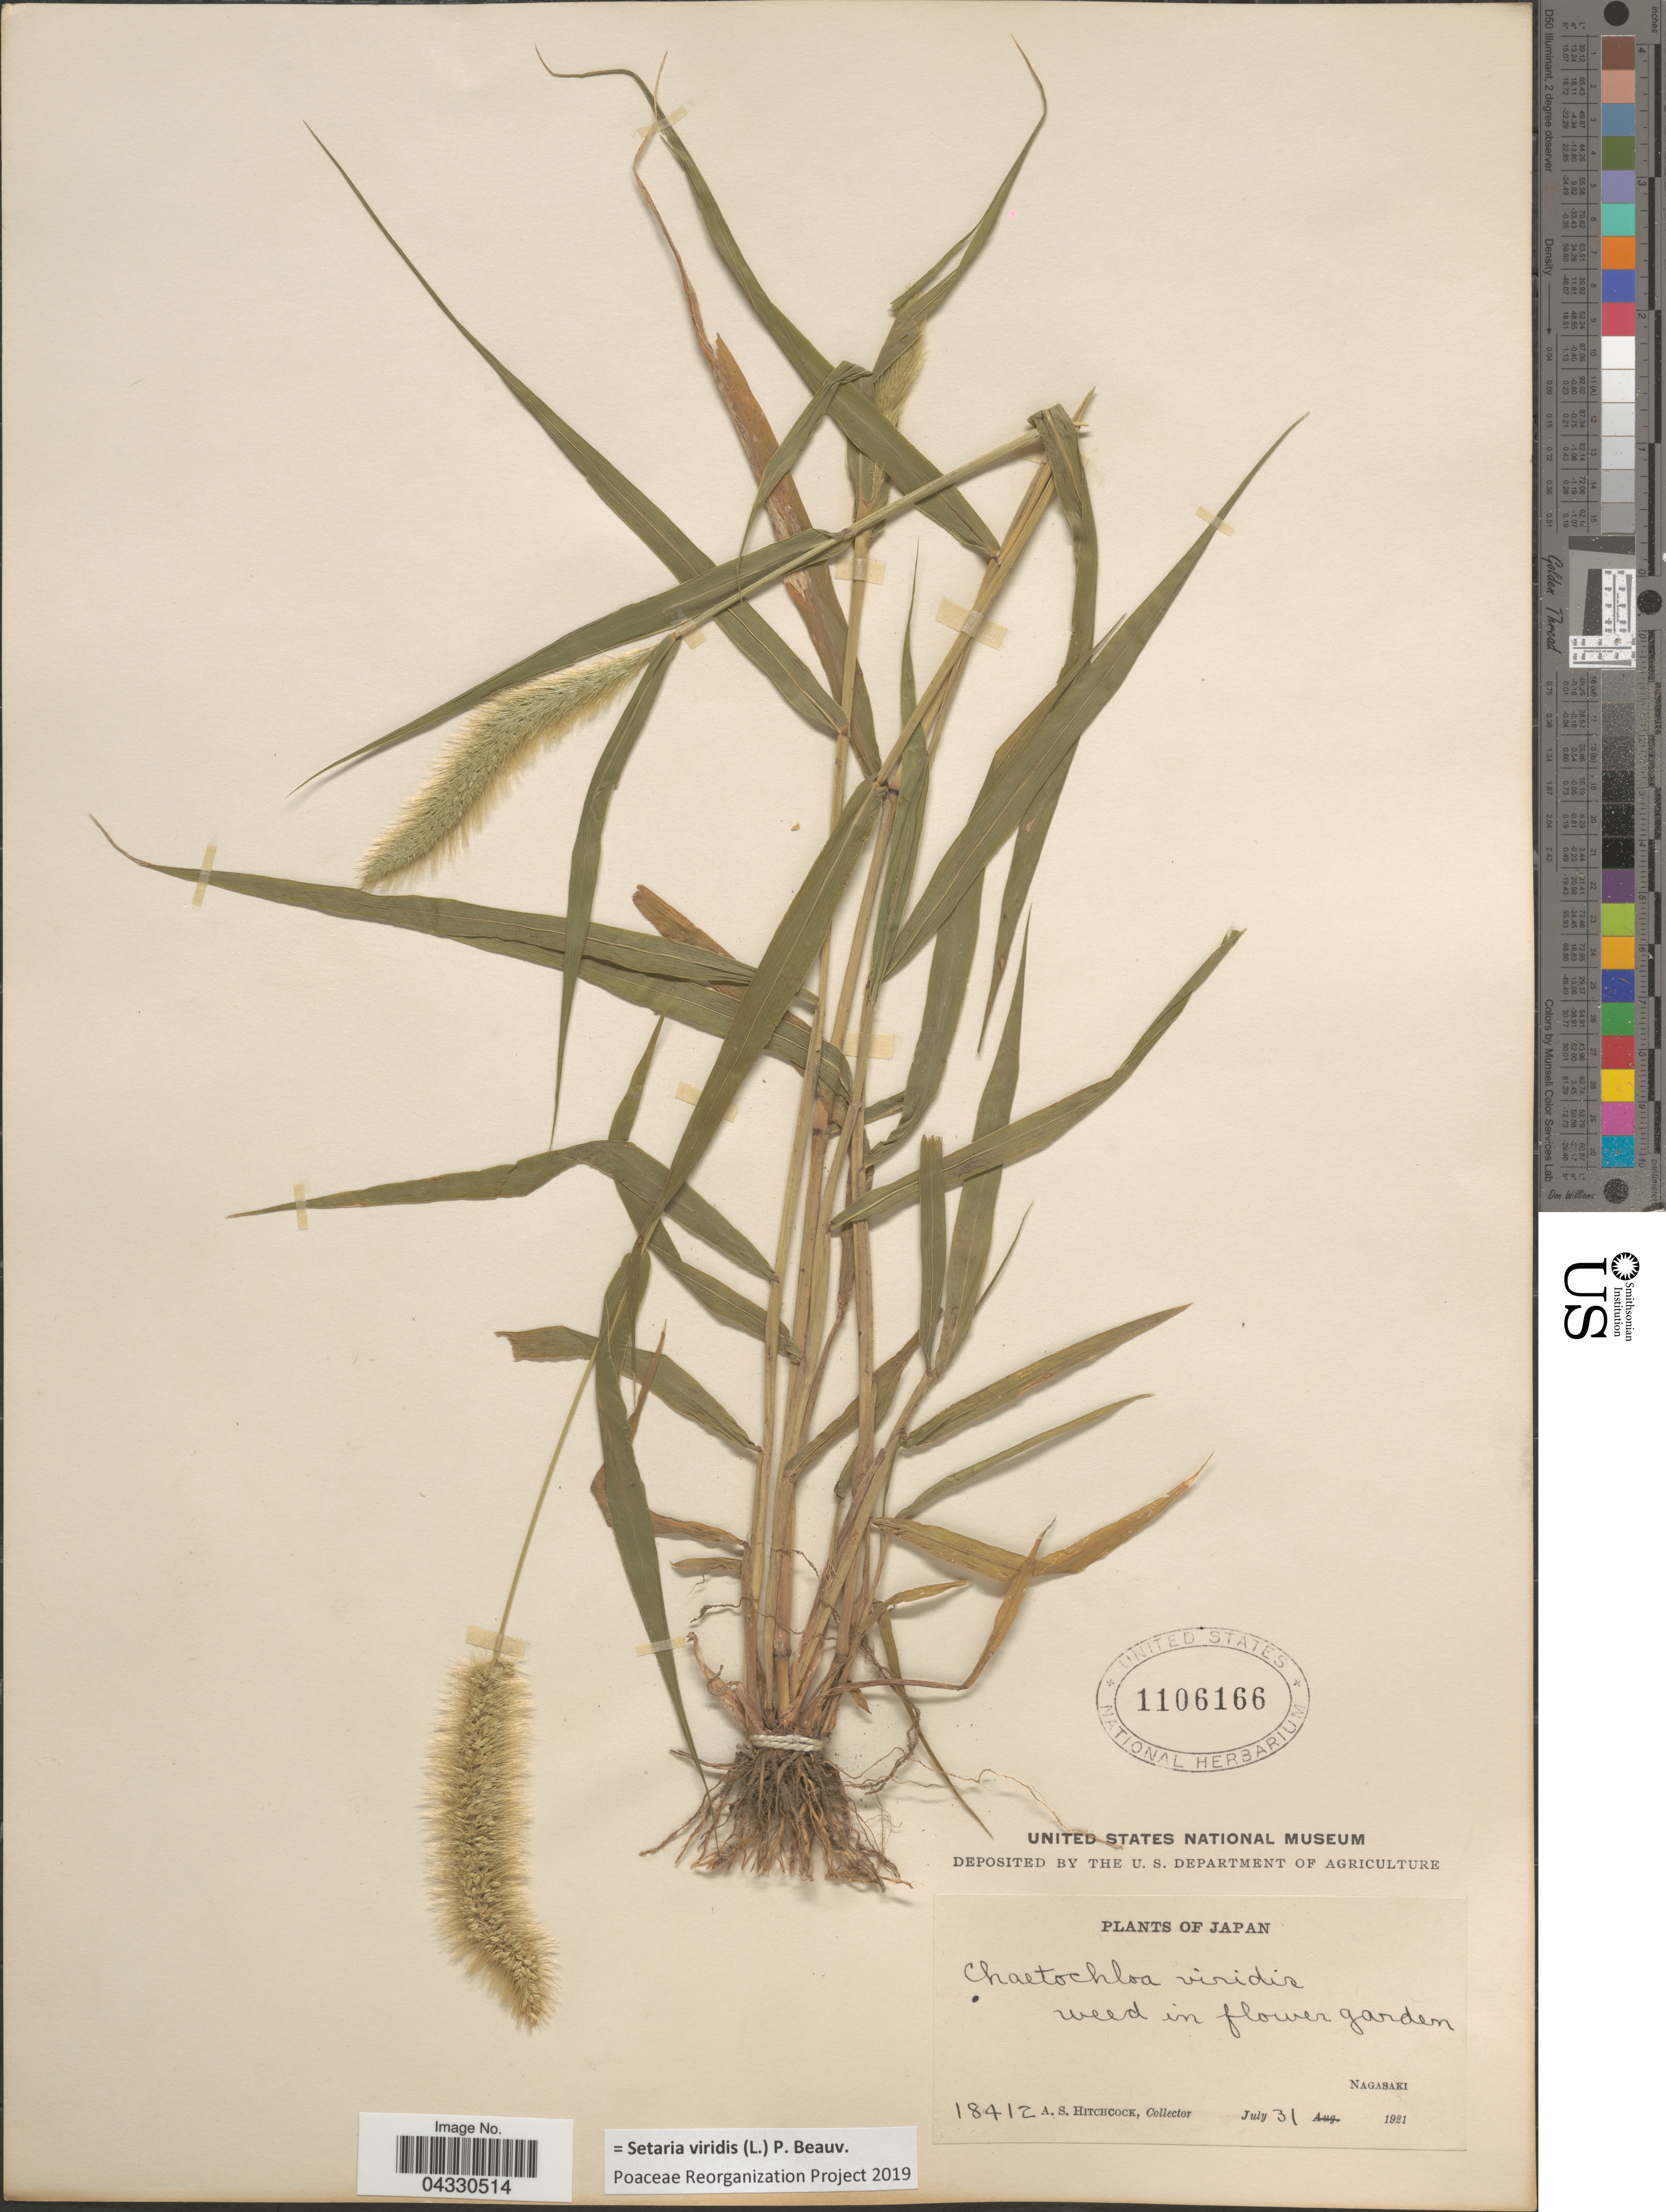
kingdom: Plantae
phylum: Tracheophyta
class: Liliopsida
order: Poales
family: Poaceae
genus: Setaria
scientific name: Setaria viridis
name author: (L.) P. Beauv.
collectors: A. S. Hitchcock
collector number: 18412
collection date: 1921-07-31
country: Japan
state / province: Nagasaki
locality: Weed in flower garden.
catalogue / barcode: US 1106166